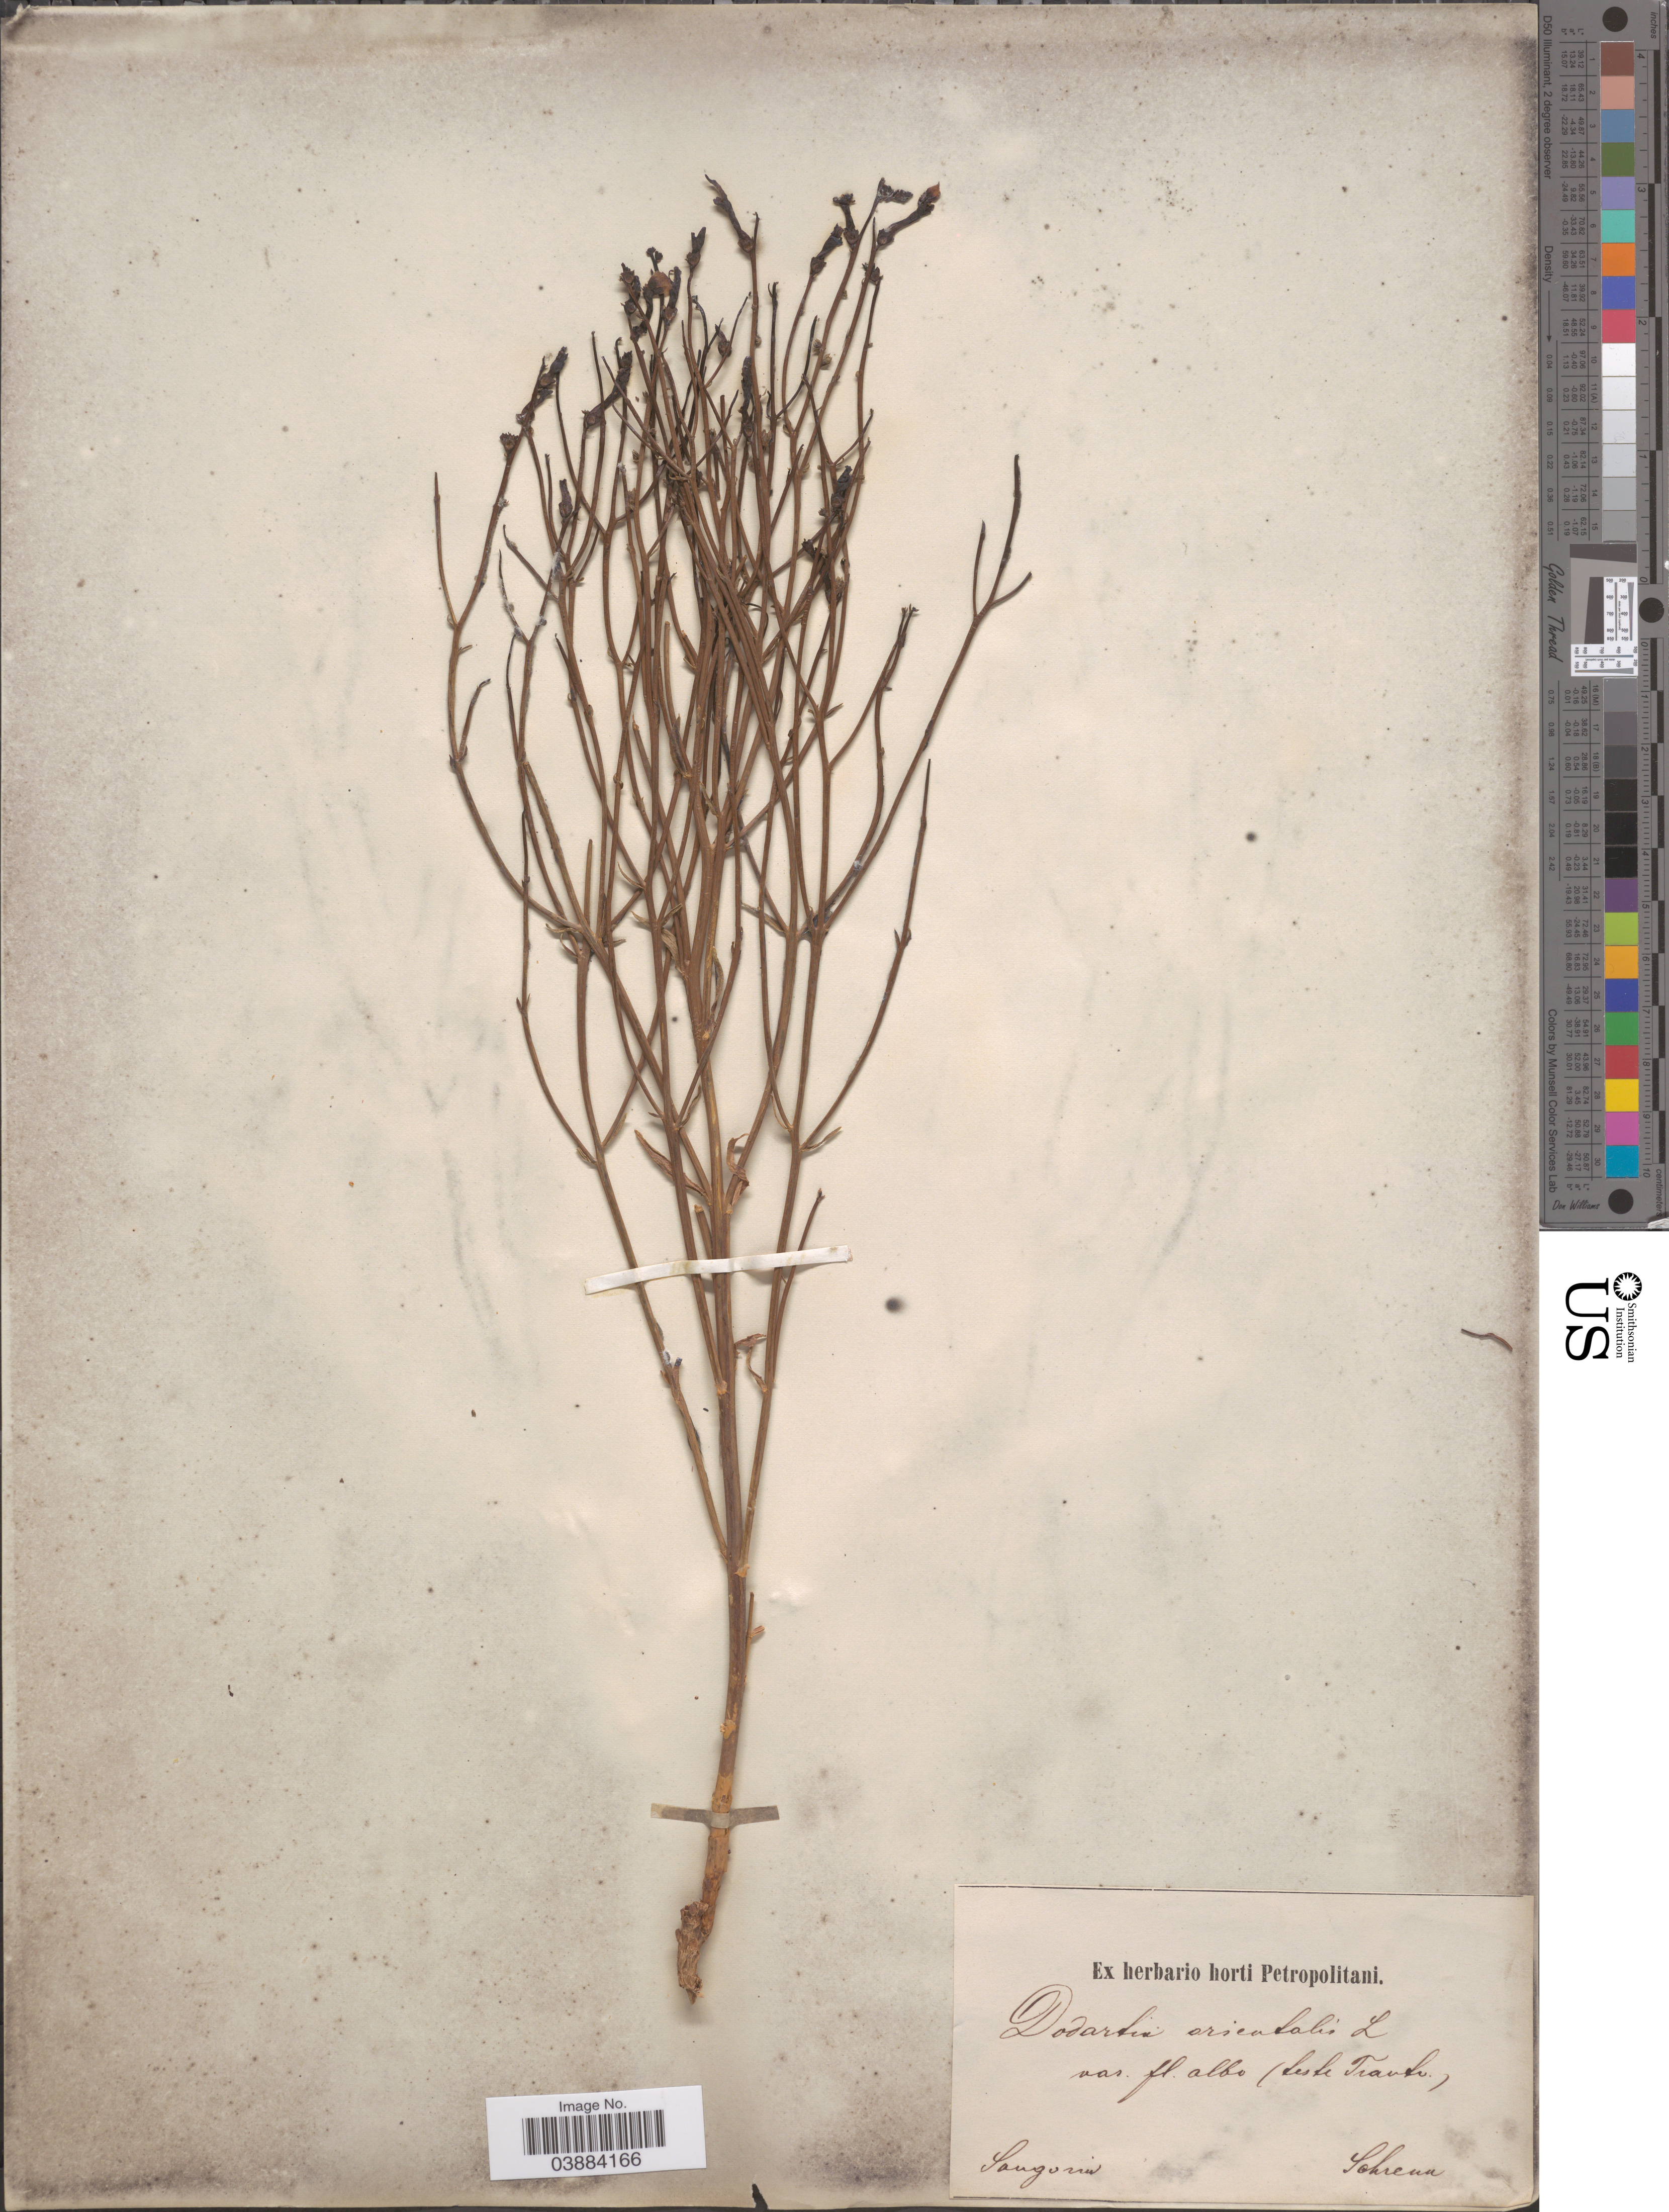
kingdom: Plantae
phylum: Tracheophyta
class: Magnoliopsida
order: Lamiales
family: Mazaceae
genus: Dodartia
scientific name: Dodartia orientalis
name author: L.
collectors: A.G. Schrenk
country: Kazakhstan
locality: Songaria.